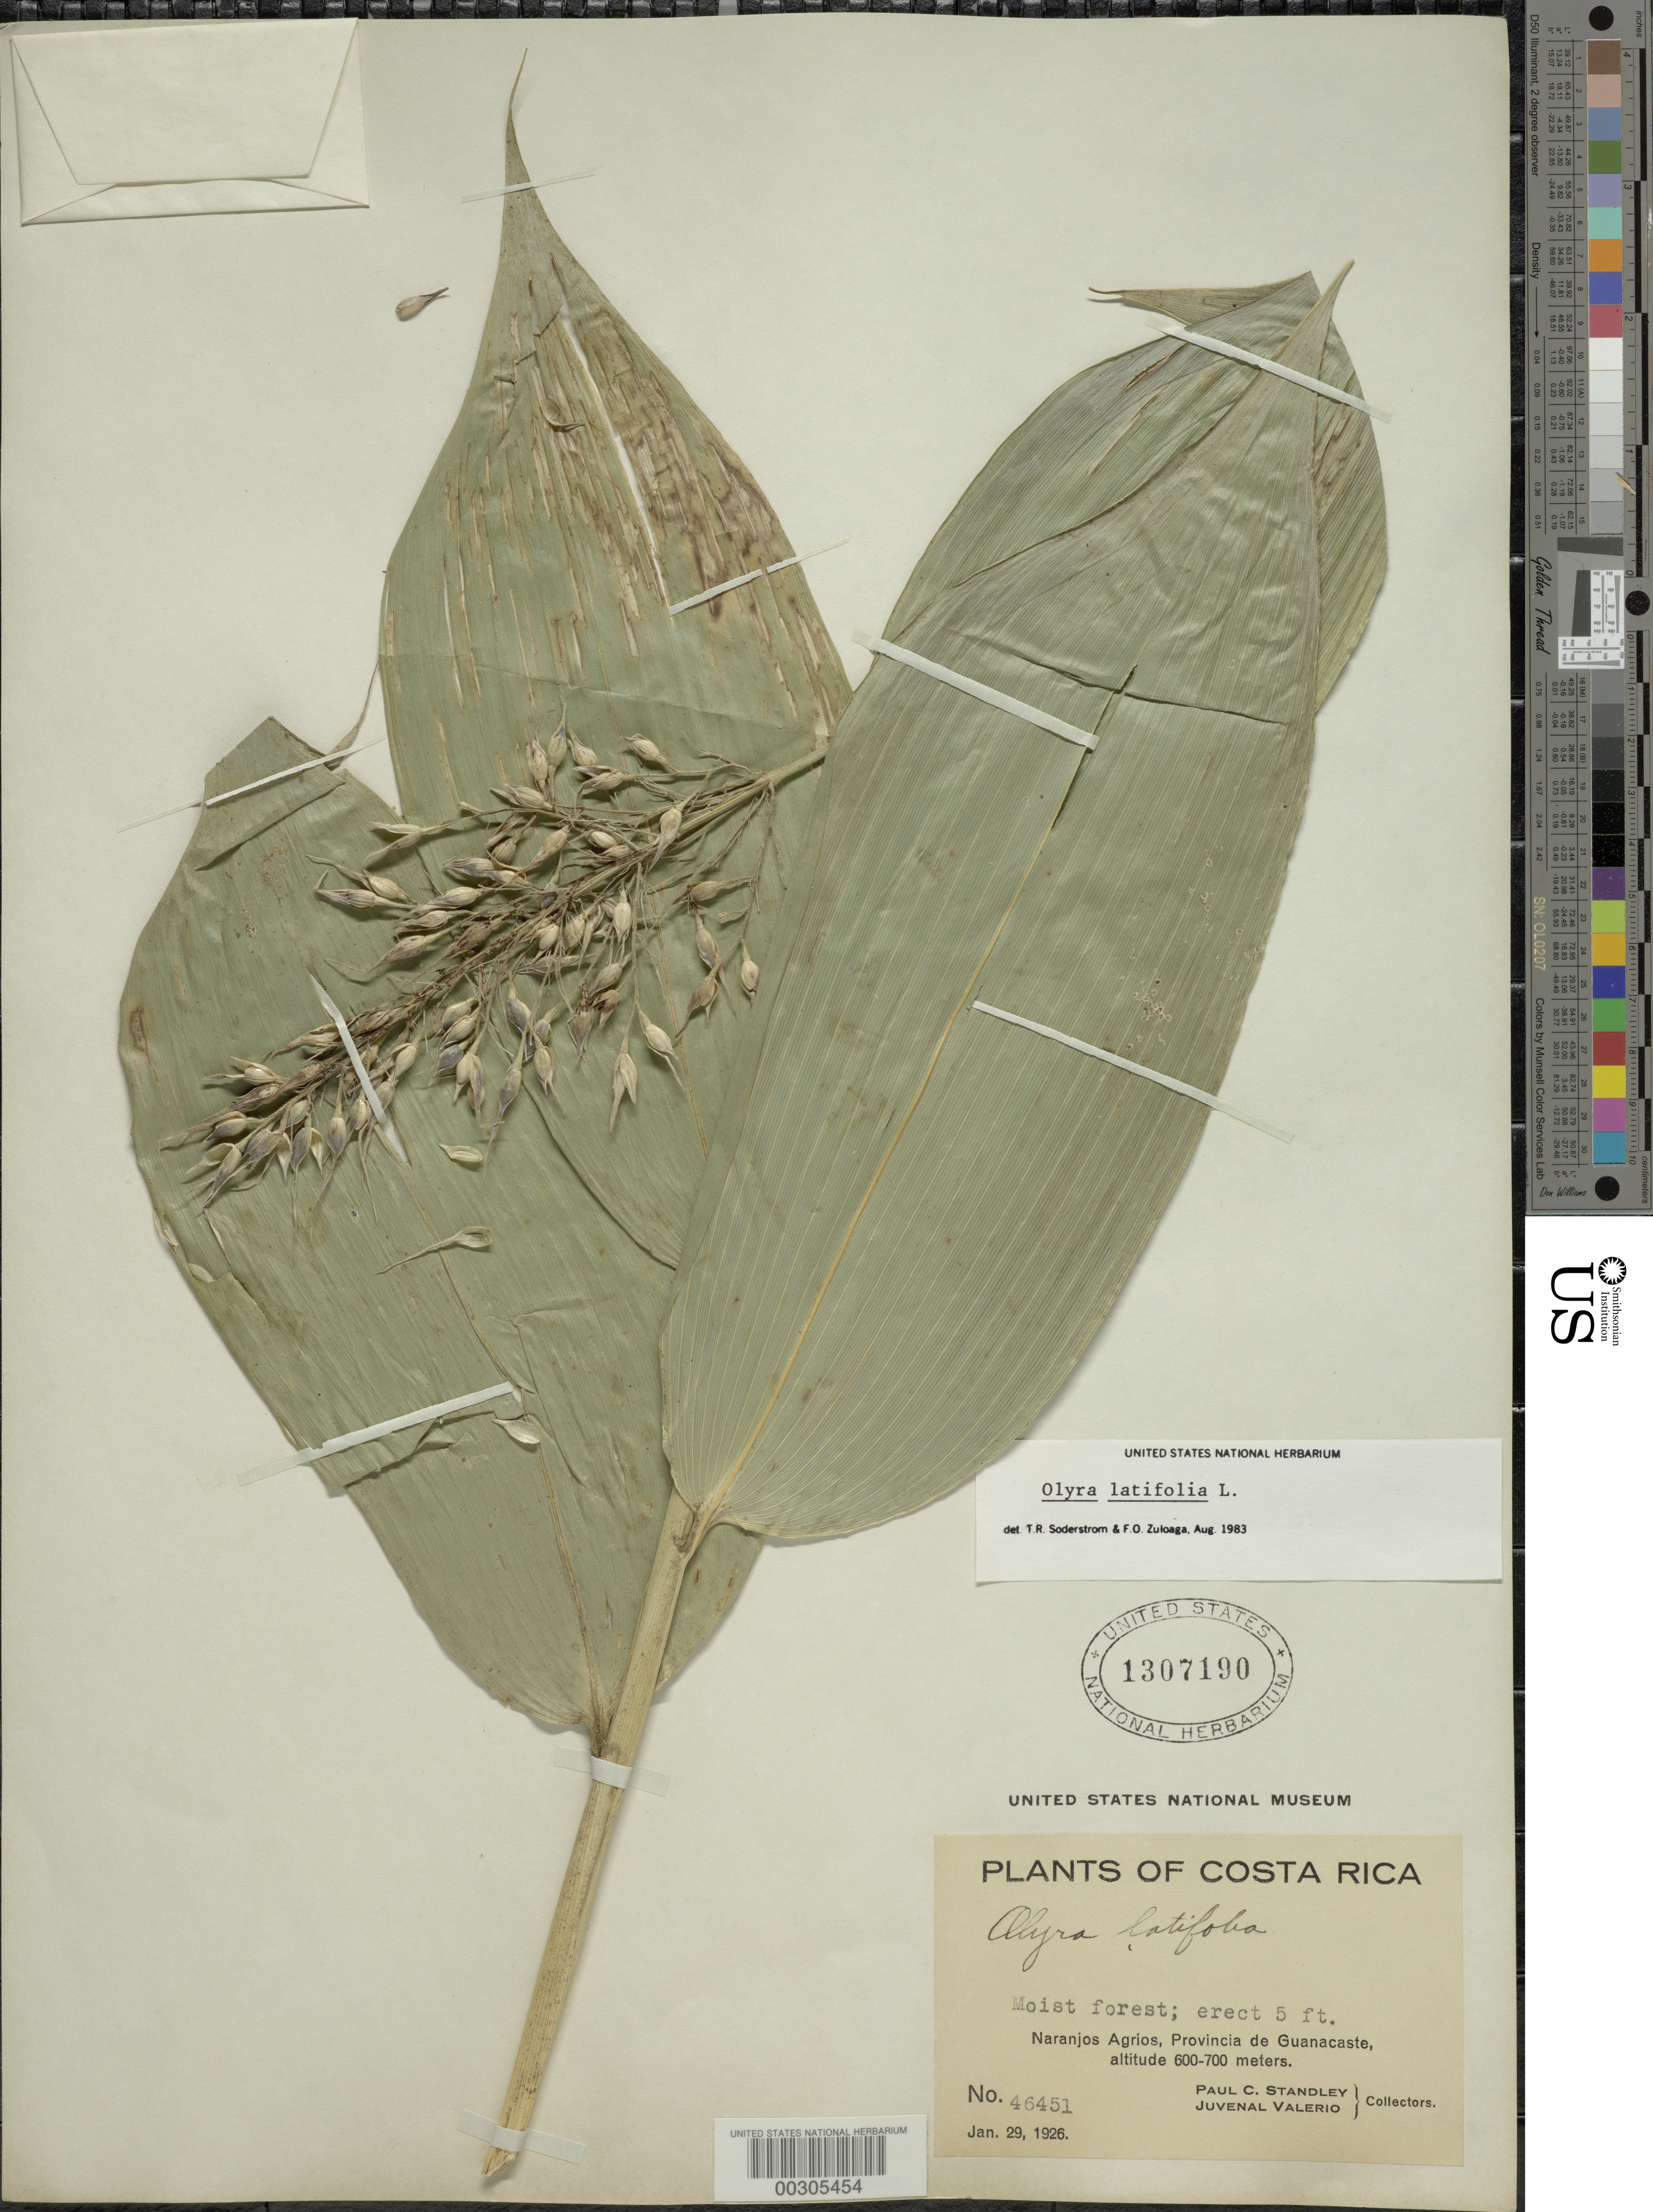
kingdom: Plantae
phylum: Tracheophyta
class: Liliopsida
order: Poales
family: Poaceae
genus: Olyra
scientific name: Olyra latifolia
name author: L.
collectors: P. C. Standley & J. Valerio R.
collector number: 46451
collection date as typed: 29 Jan 1926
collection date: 1926-01-29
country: Costa Rica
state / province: Guanacaste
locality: Naranjos Agrios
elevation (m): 600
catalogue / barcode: US 1307190